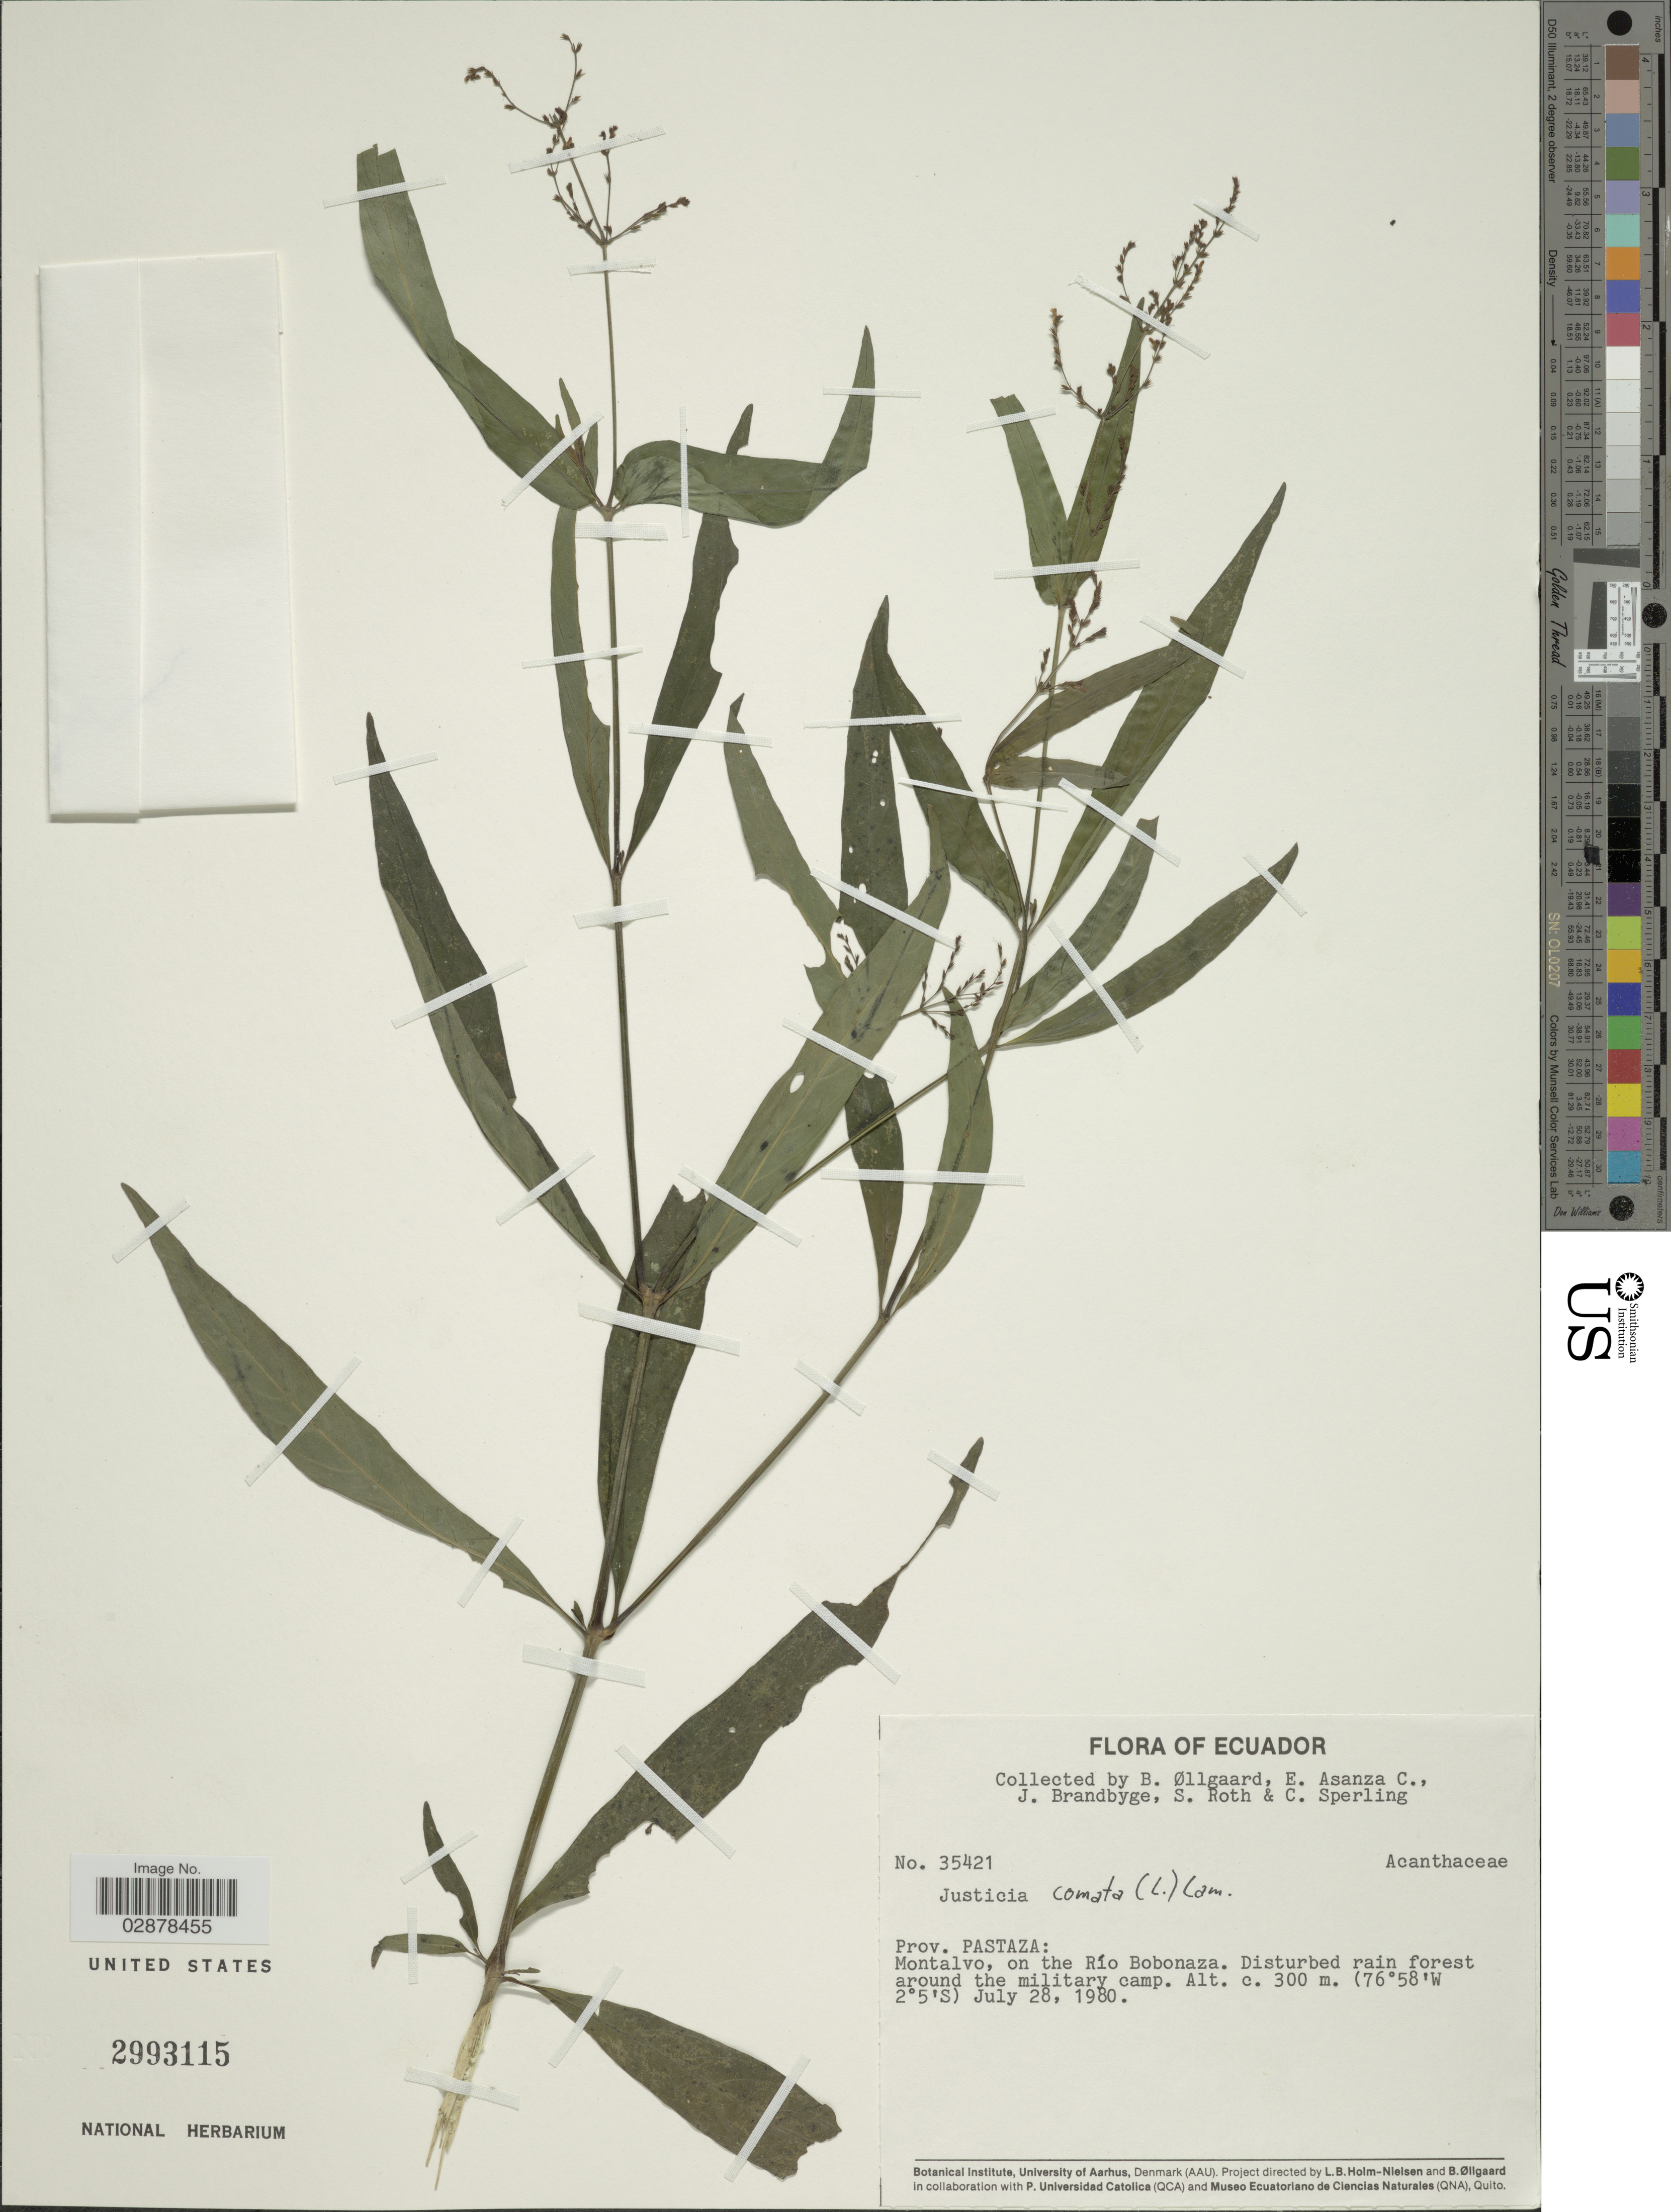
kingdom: Plantae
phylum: Tracheophyta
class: Magnoliopsida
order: Lamiales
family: Acanthaceae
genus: Justicia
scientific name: Justicia comata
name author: (L.) Lam.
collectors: B. Øllgaard, E. Asanza C., J. Brandbyge, C. Roth & C. Sperling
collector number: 35421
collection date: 1980-07-28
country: Ecuador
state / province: Pastaza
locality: Montalvo, on the Río Bobonaza. Disturbed rain forest around the military camp.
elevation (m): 300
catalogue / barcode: US 2993115